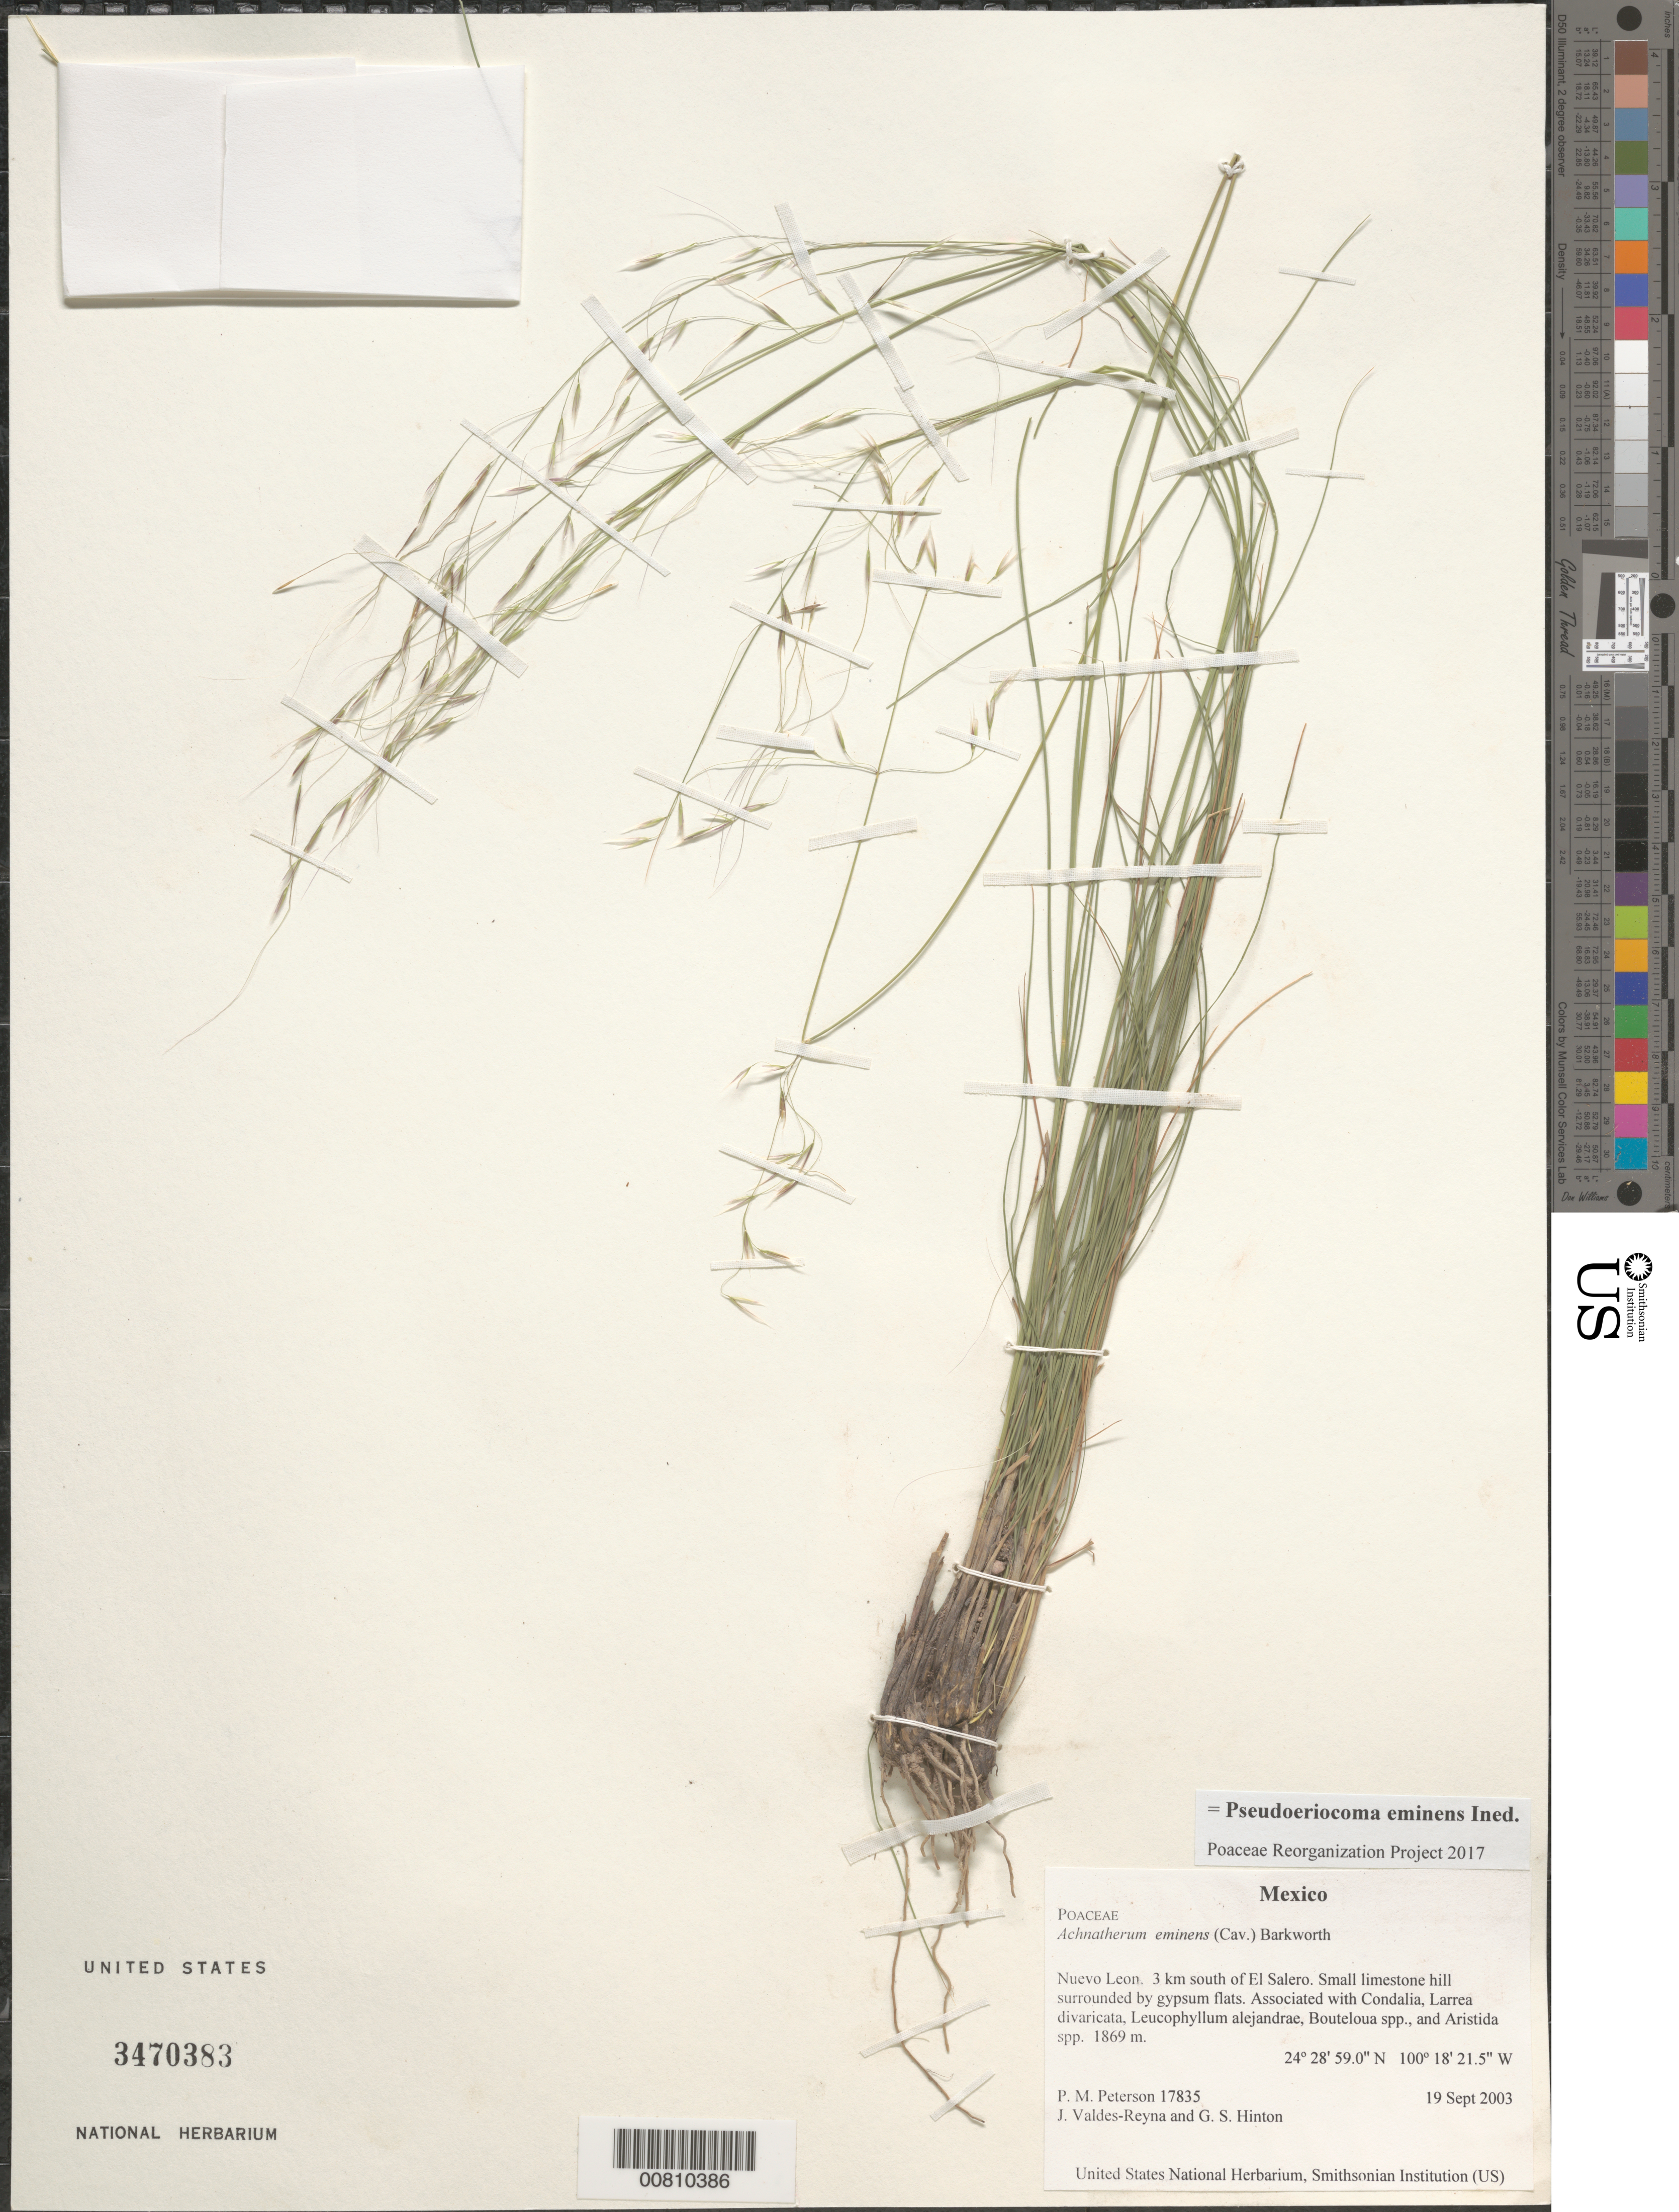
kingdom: Plantae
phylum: Tracheophyta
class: Liliopsida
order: Poales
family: Poaceae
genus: Pseudoeriocoma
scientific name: Pseudoeriocoma eminens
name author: (Cav.) Romasch.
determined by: Poaceae Reorganization Project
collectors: P. M. Peterson, J. Valdés-Reyna & H. Hinton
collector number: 17835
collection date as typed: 19 Sep 2003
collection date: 2003-09-19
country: Mexico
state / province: Nuevo León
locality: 3 km south of El Salero. Small limestone hill surrounded by gypsum flats. Associated with Condalia, Larrea divaricata, Leucophyllum alejandrae, Bouteloua spp., and Aristida spp.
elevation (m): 1869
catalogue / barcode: US 3470383